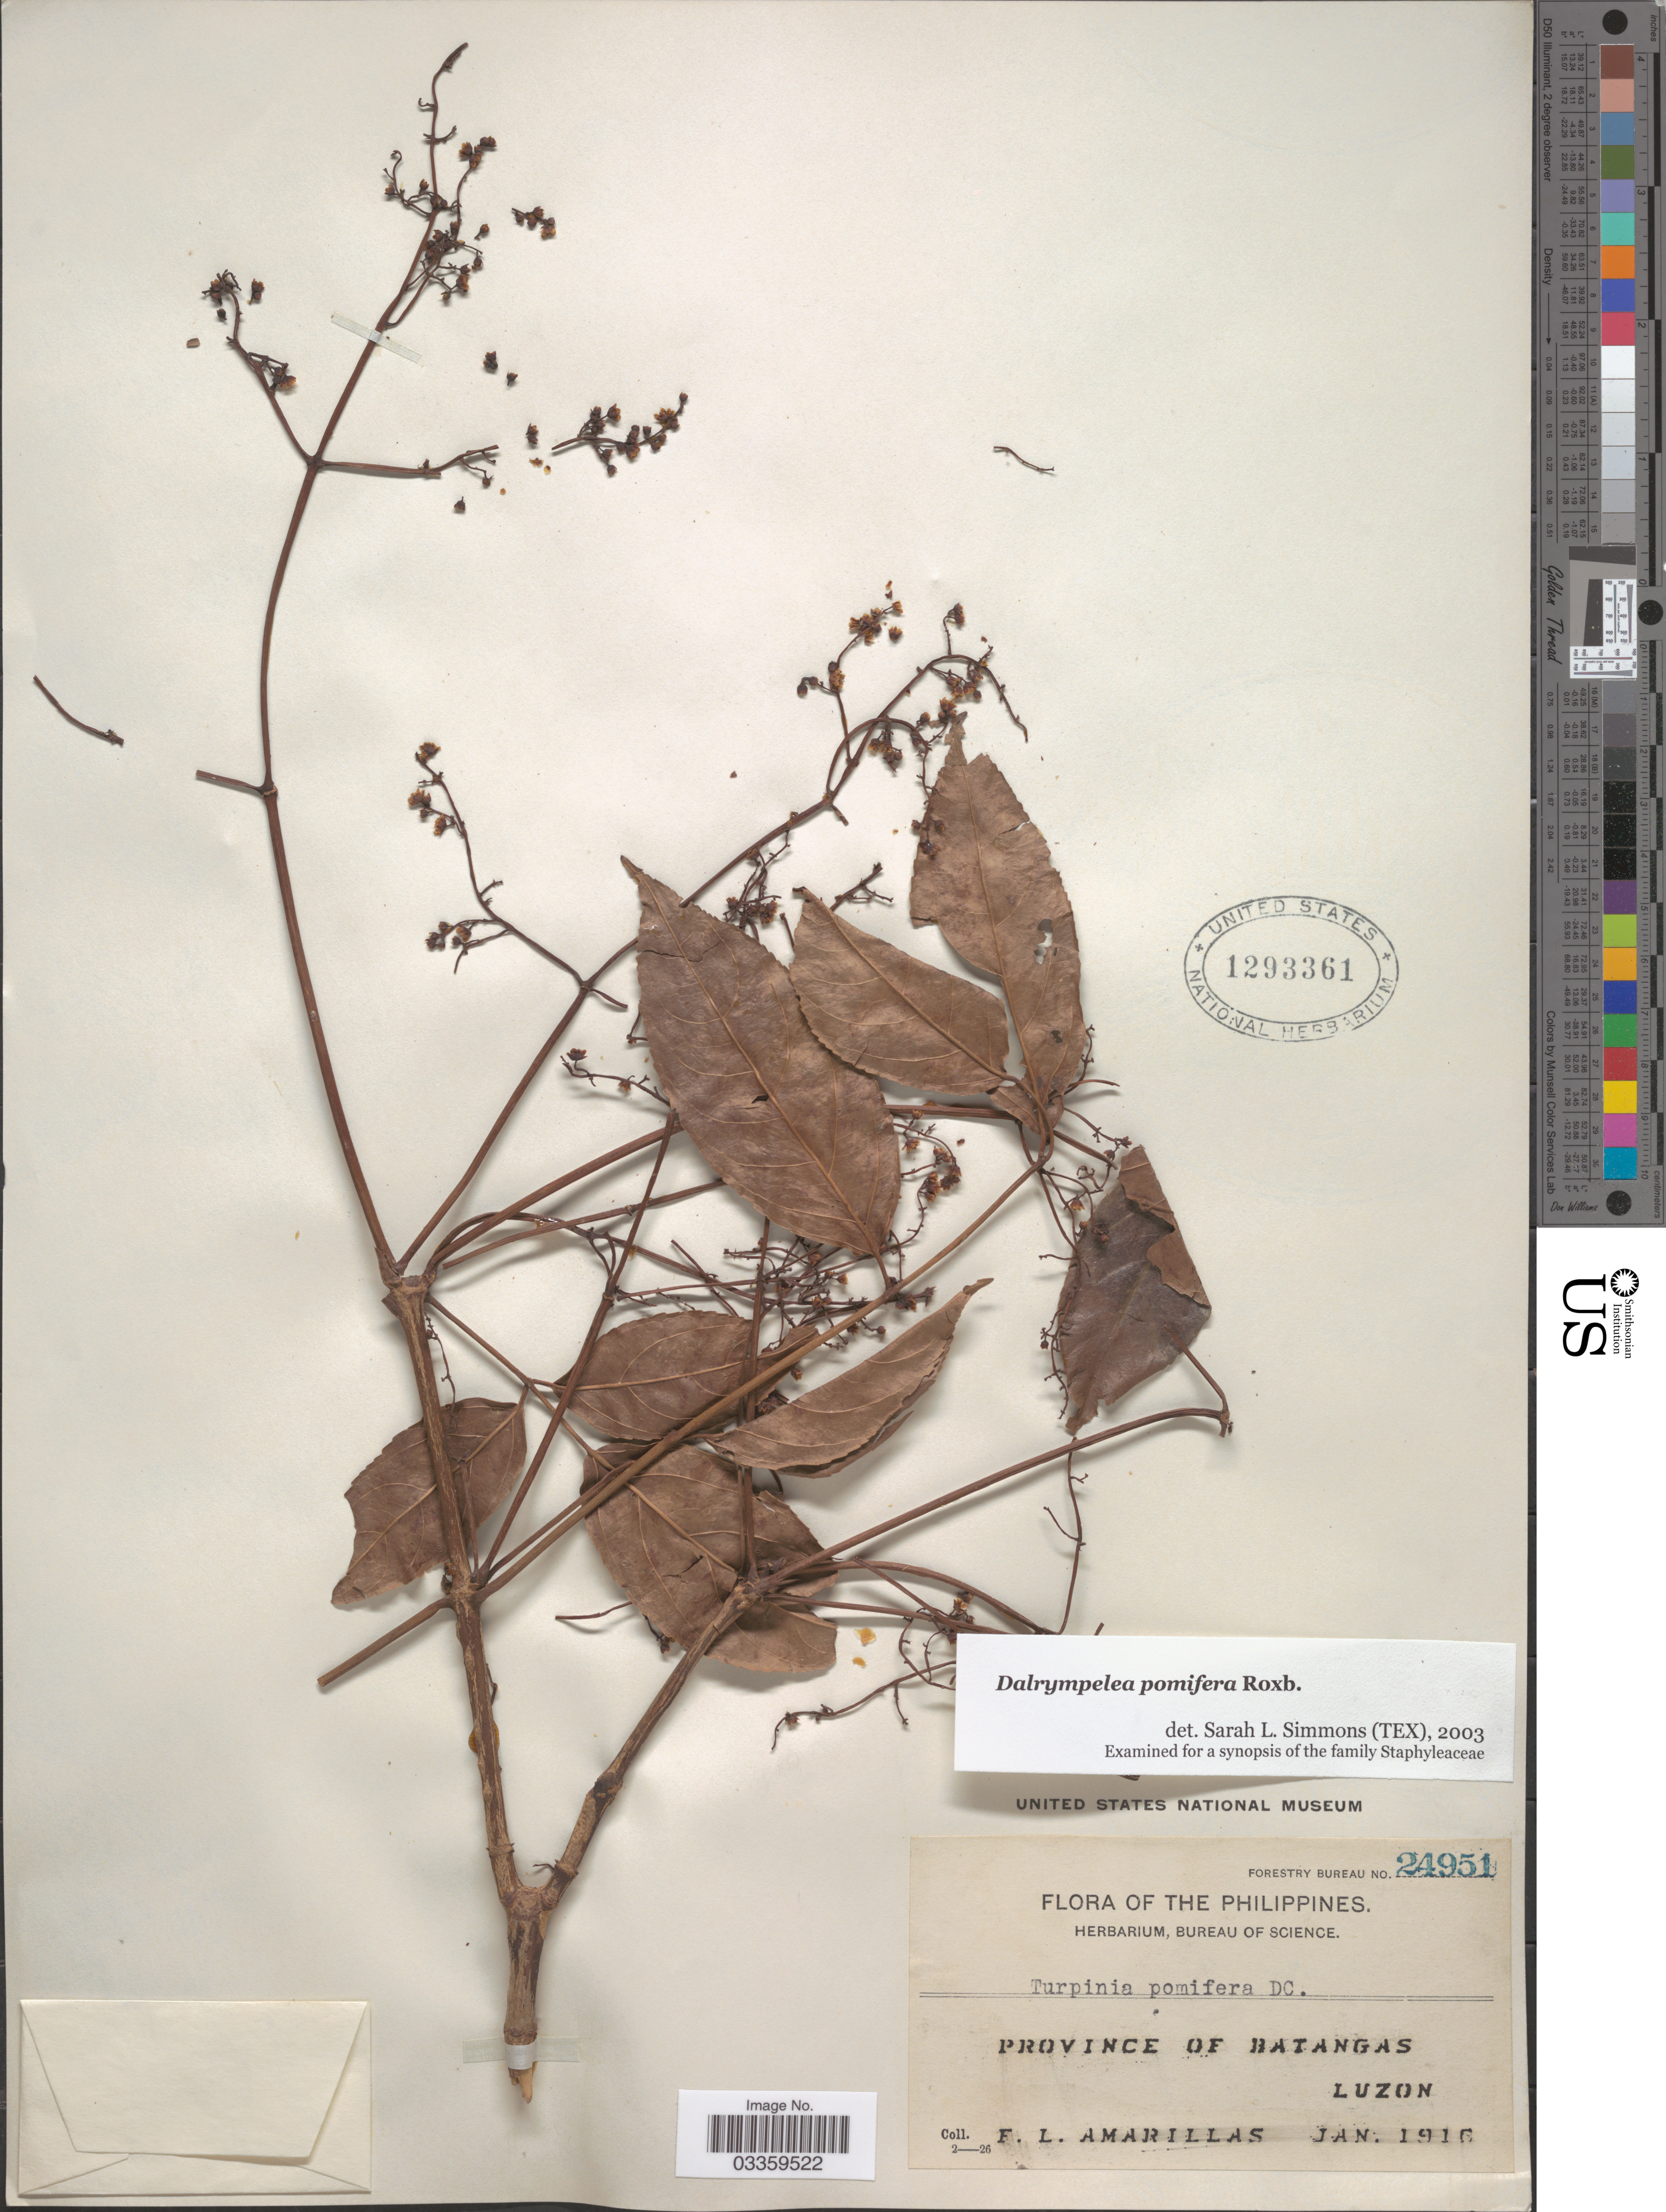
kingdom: Plantae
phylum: Tracheophyta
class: Magnoliopsida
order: Crossosomatales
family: Staphyleaceae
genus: Dalrympelea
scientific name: Dalrympelea pomifera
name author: Roxb.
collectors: F. Amarillas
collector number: Forestry Bureau 24951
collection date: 1916-01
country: Philippines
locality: Province of Batangas. Luzon.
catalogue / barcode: US 1293361